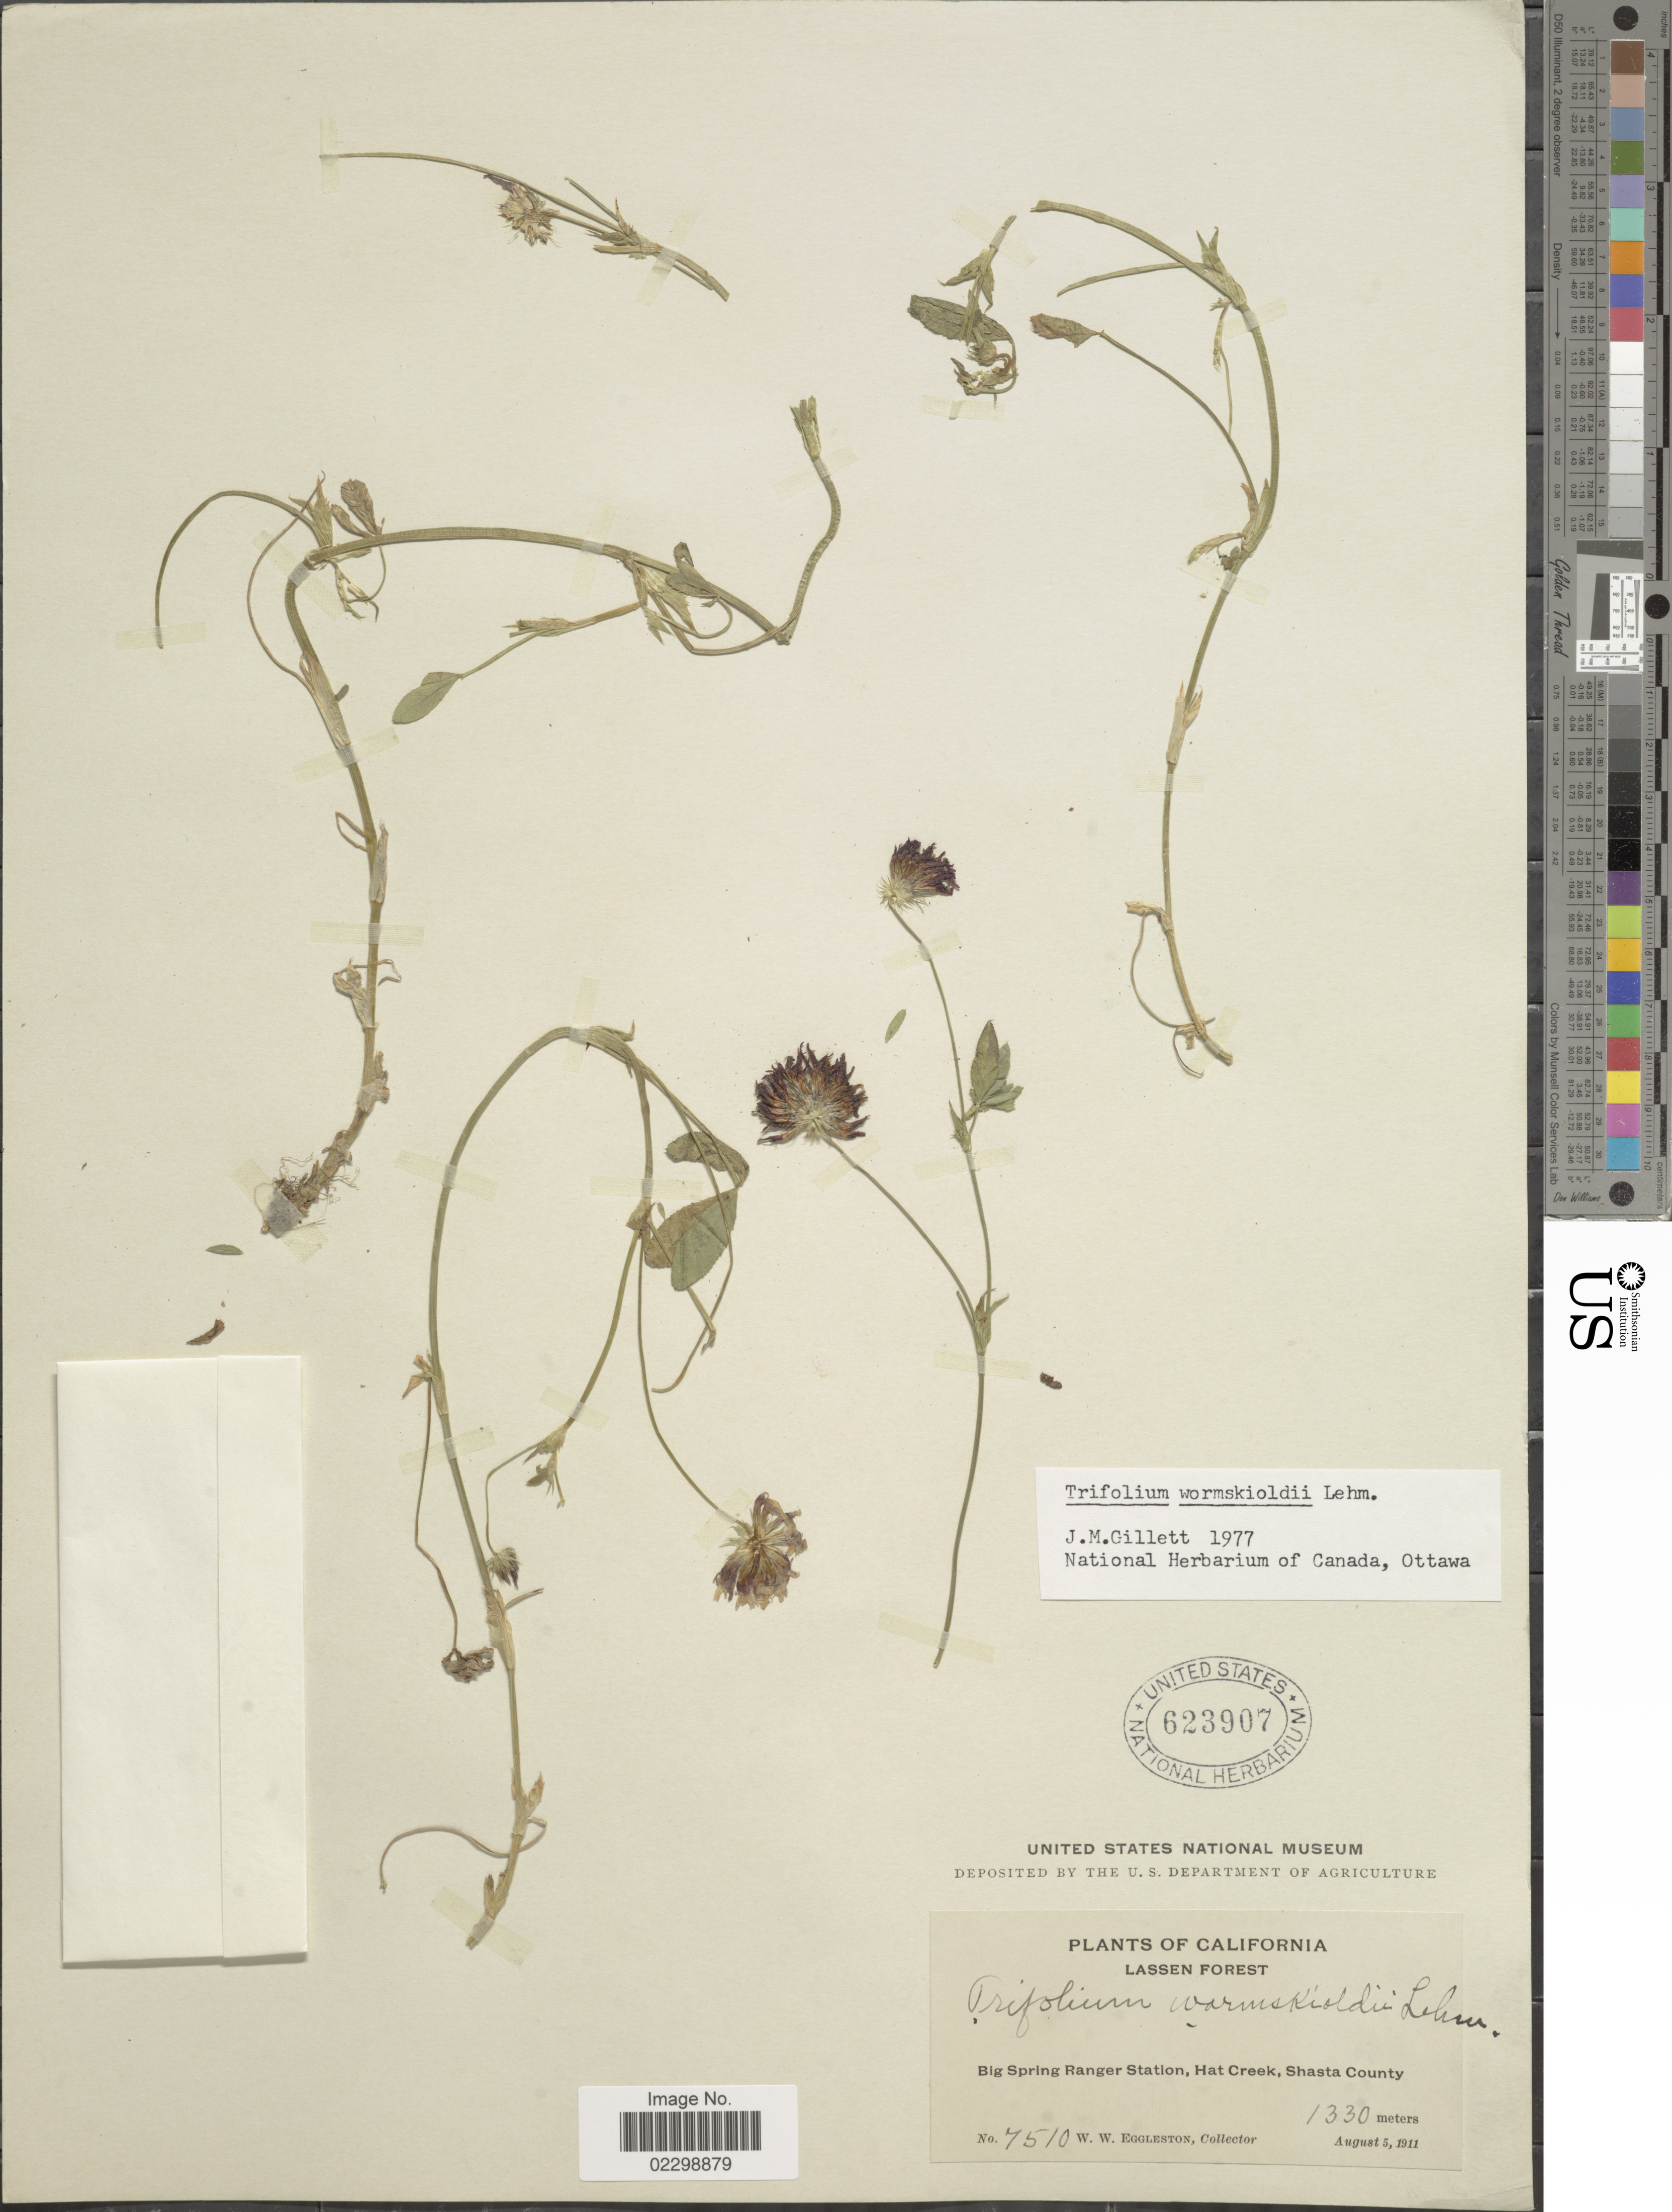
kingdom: Plantae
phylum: Tracheophyta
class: Magnoliopsida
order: Fabales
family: Fabaceae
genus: Trifolium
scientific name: Trifolium wormskioldii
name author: Lehm.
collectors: W. W. Eggleston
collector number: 7510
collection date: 1911-08-05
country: United States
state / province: California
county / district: Shasta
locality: Lassen Forest, Big Spring Ranger Station, Hat Creek, Shasta County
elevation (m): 1330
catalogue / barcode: US 623907